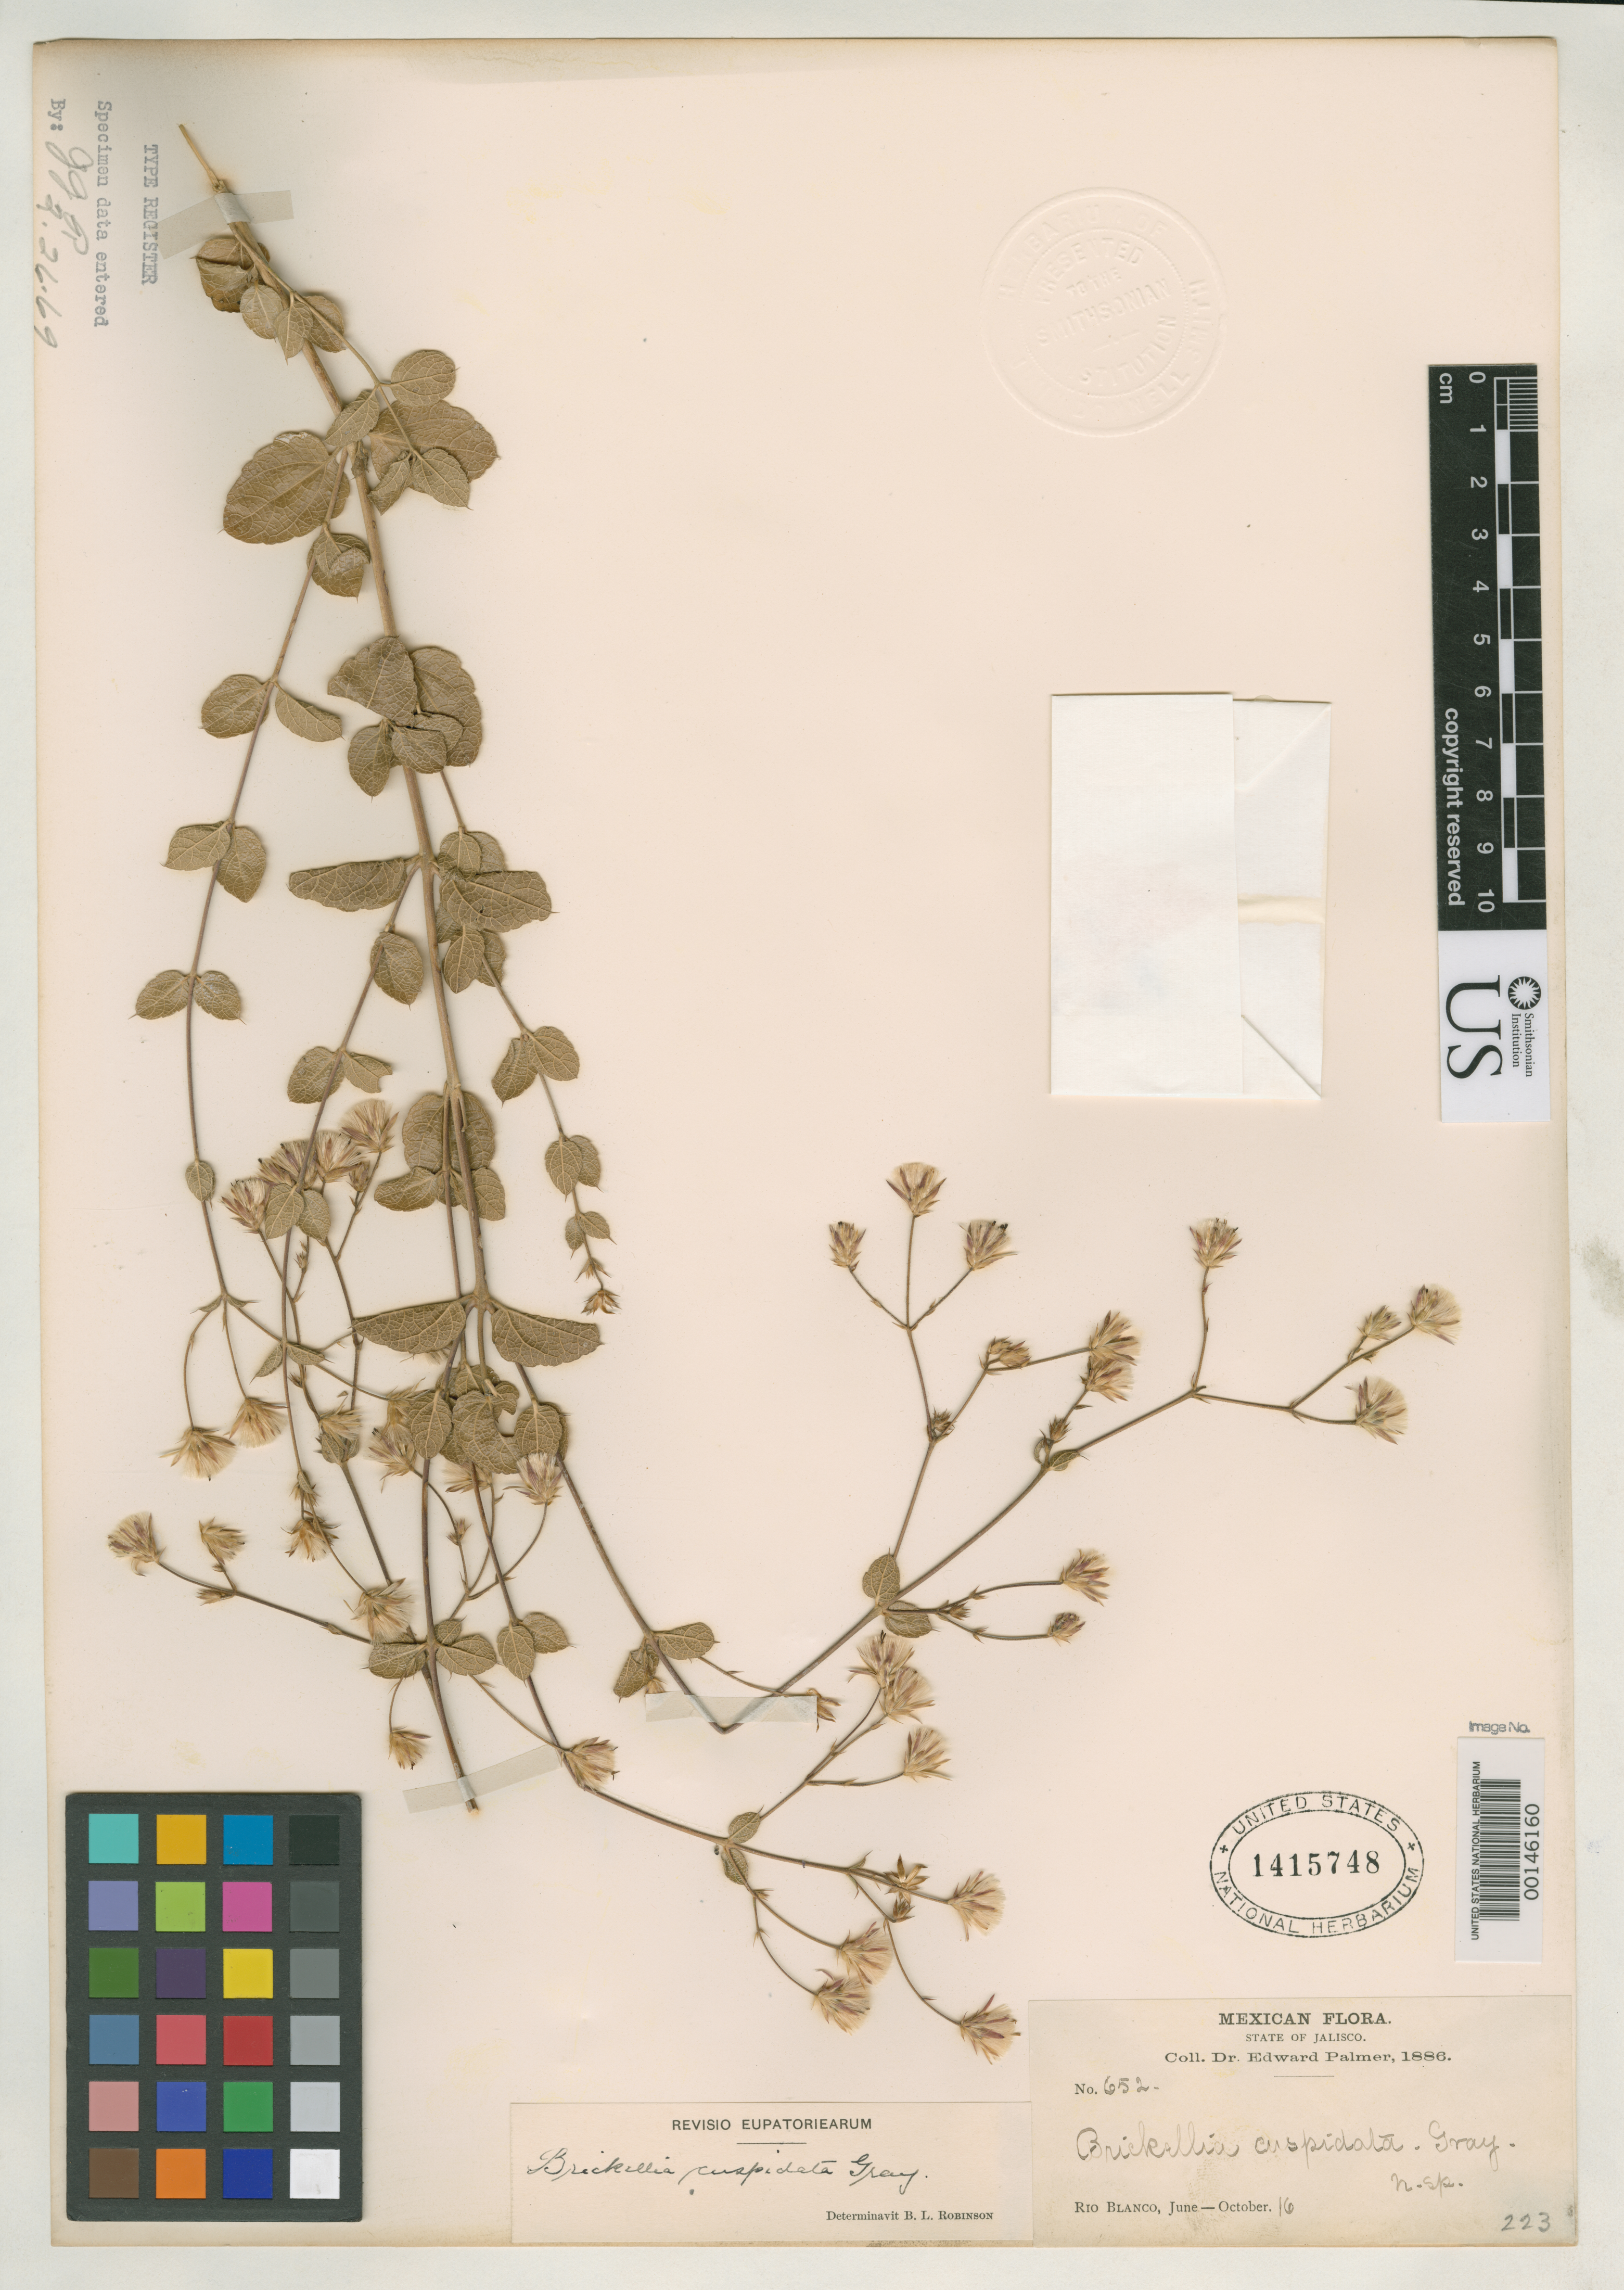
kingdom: Plantae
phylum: Tracheophyta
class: Magnoliopsida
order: Asterales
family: Asteraceae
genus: Brickellia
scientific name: Brickellia cuspidata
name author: A. Gray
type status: Isotype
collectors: E. Palmer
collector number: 652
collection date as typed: Oct 1886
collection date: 1886-10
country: Mexico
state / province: Jalisco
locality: Rio Blanco.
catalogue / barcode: US 1415748